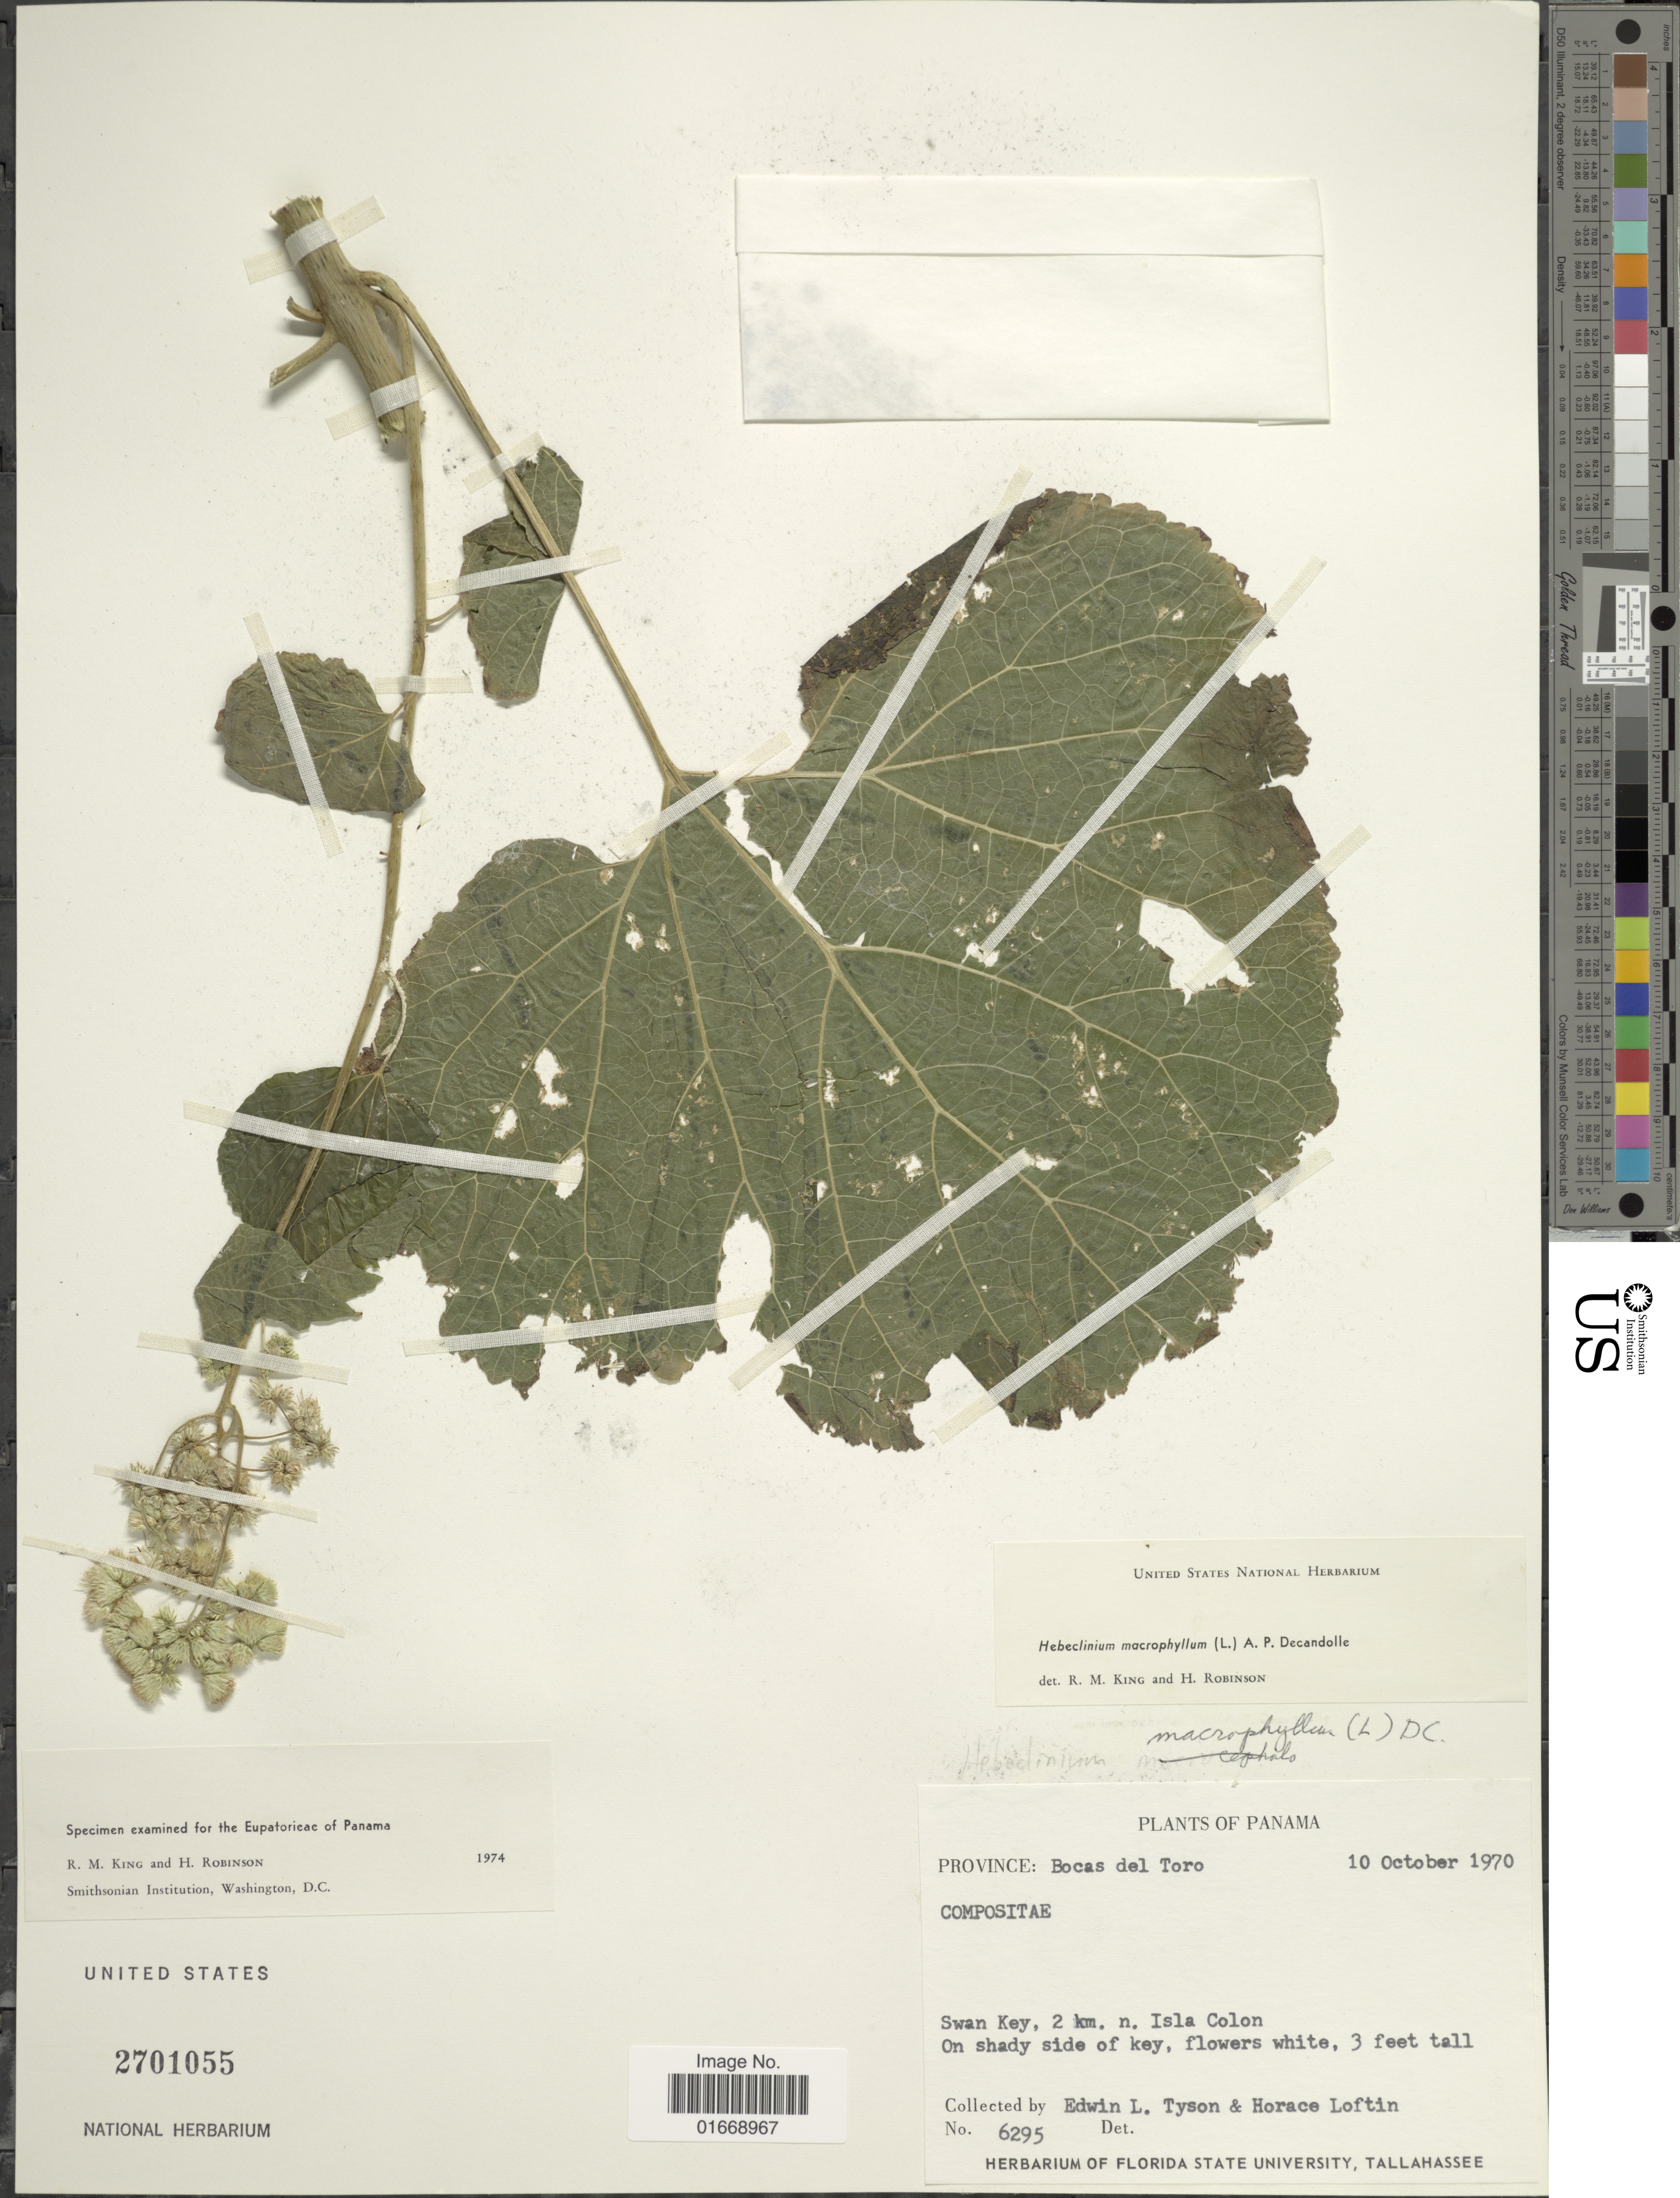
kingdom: Plantae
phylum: Tracheophyta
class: Magnoliopsida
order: Asterales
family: Asteraceae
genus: Hebeclinium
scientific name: Hebeclinium macrophyllum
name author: (L.) DC.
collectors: E. L. Tyson & H. Loftin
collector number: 6295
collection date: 1970-10-10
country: Panama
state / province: Bocas del Toro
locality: Swan Key, 2 km n. Isla Colon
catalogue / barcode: US 2701055